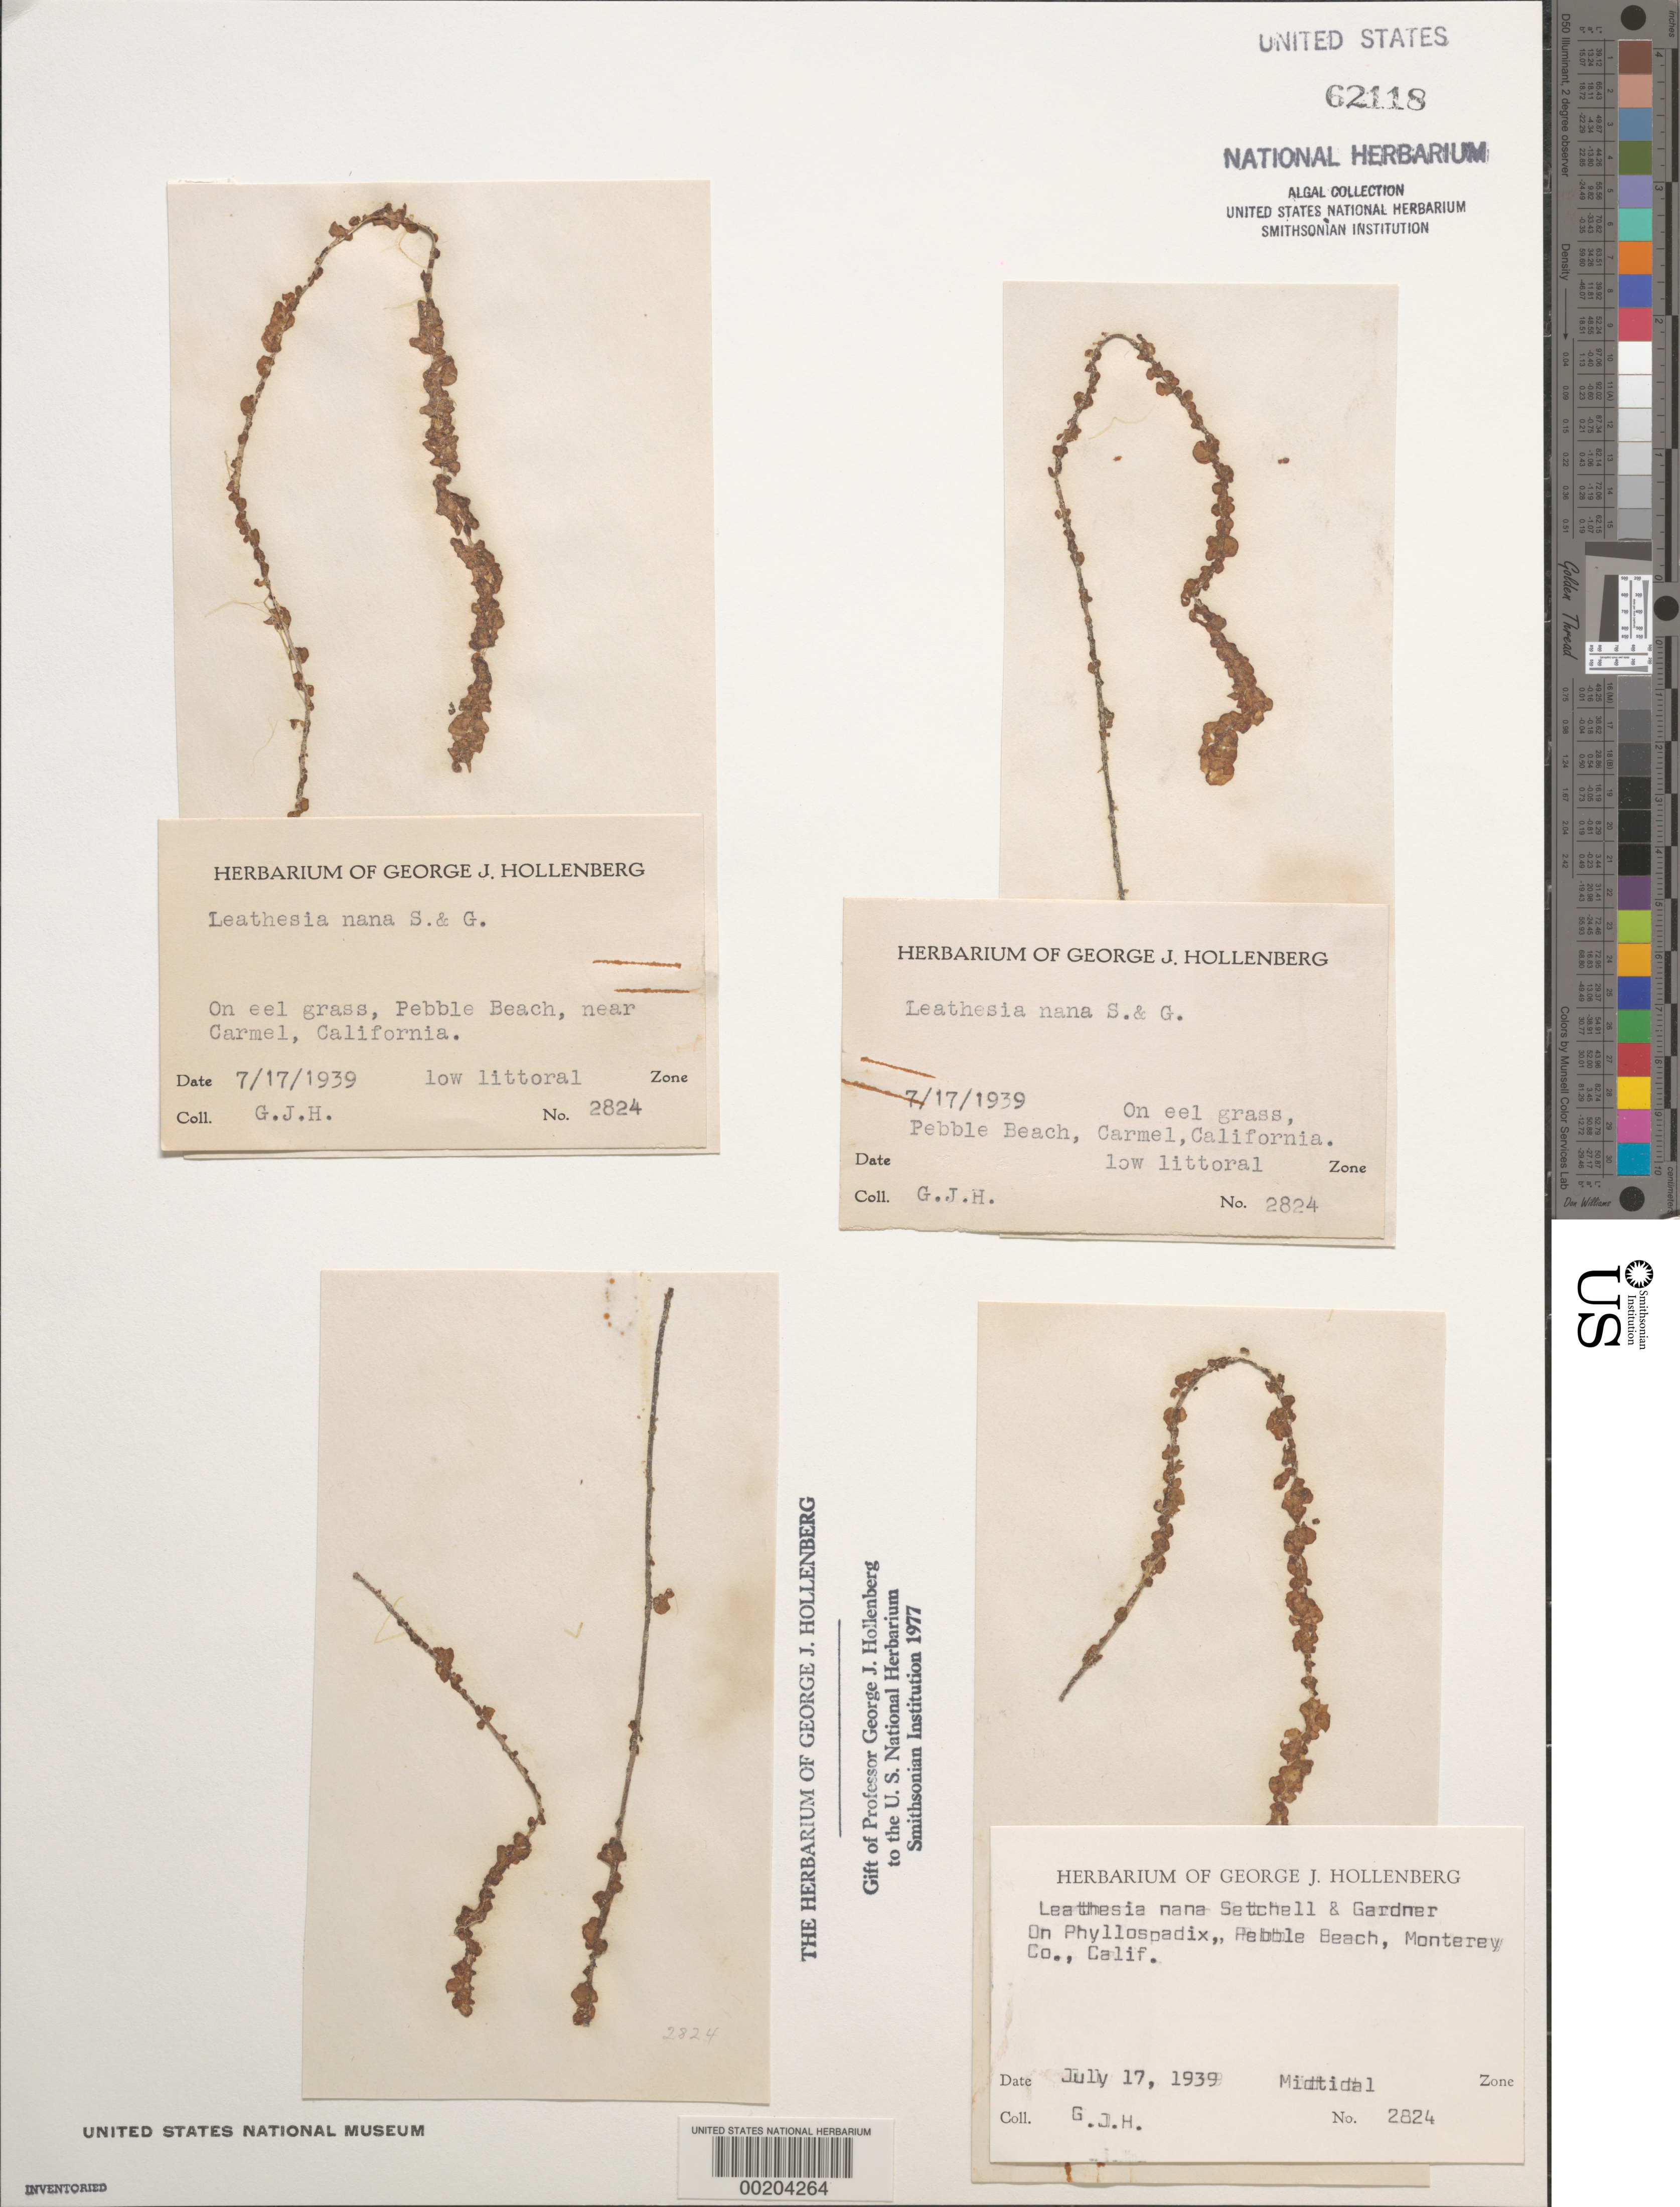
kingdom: Chromista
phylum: Ochrophyta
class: Phaeophyceae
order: Ectocarpales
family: Chordariaceae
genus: Leathesia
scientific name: Leathesia marina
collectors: G. Hollenberg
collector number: GJH 2824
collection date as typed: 17 Jul 1939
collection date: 1939-07-17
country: United States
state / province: California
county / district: Monterey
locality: Pebble Beach, near Carmel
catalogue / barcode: US 62118